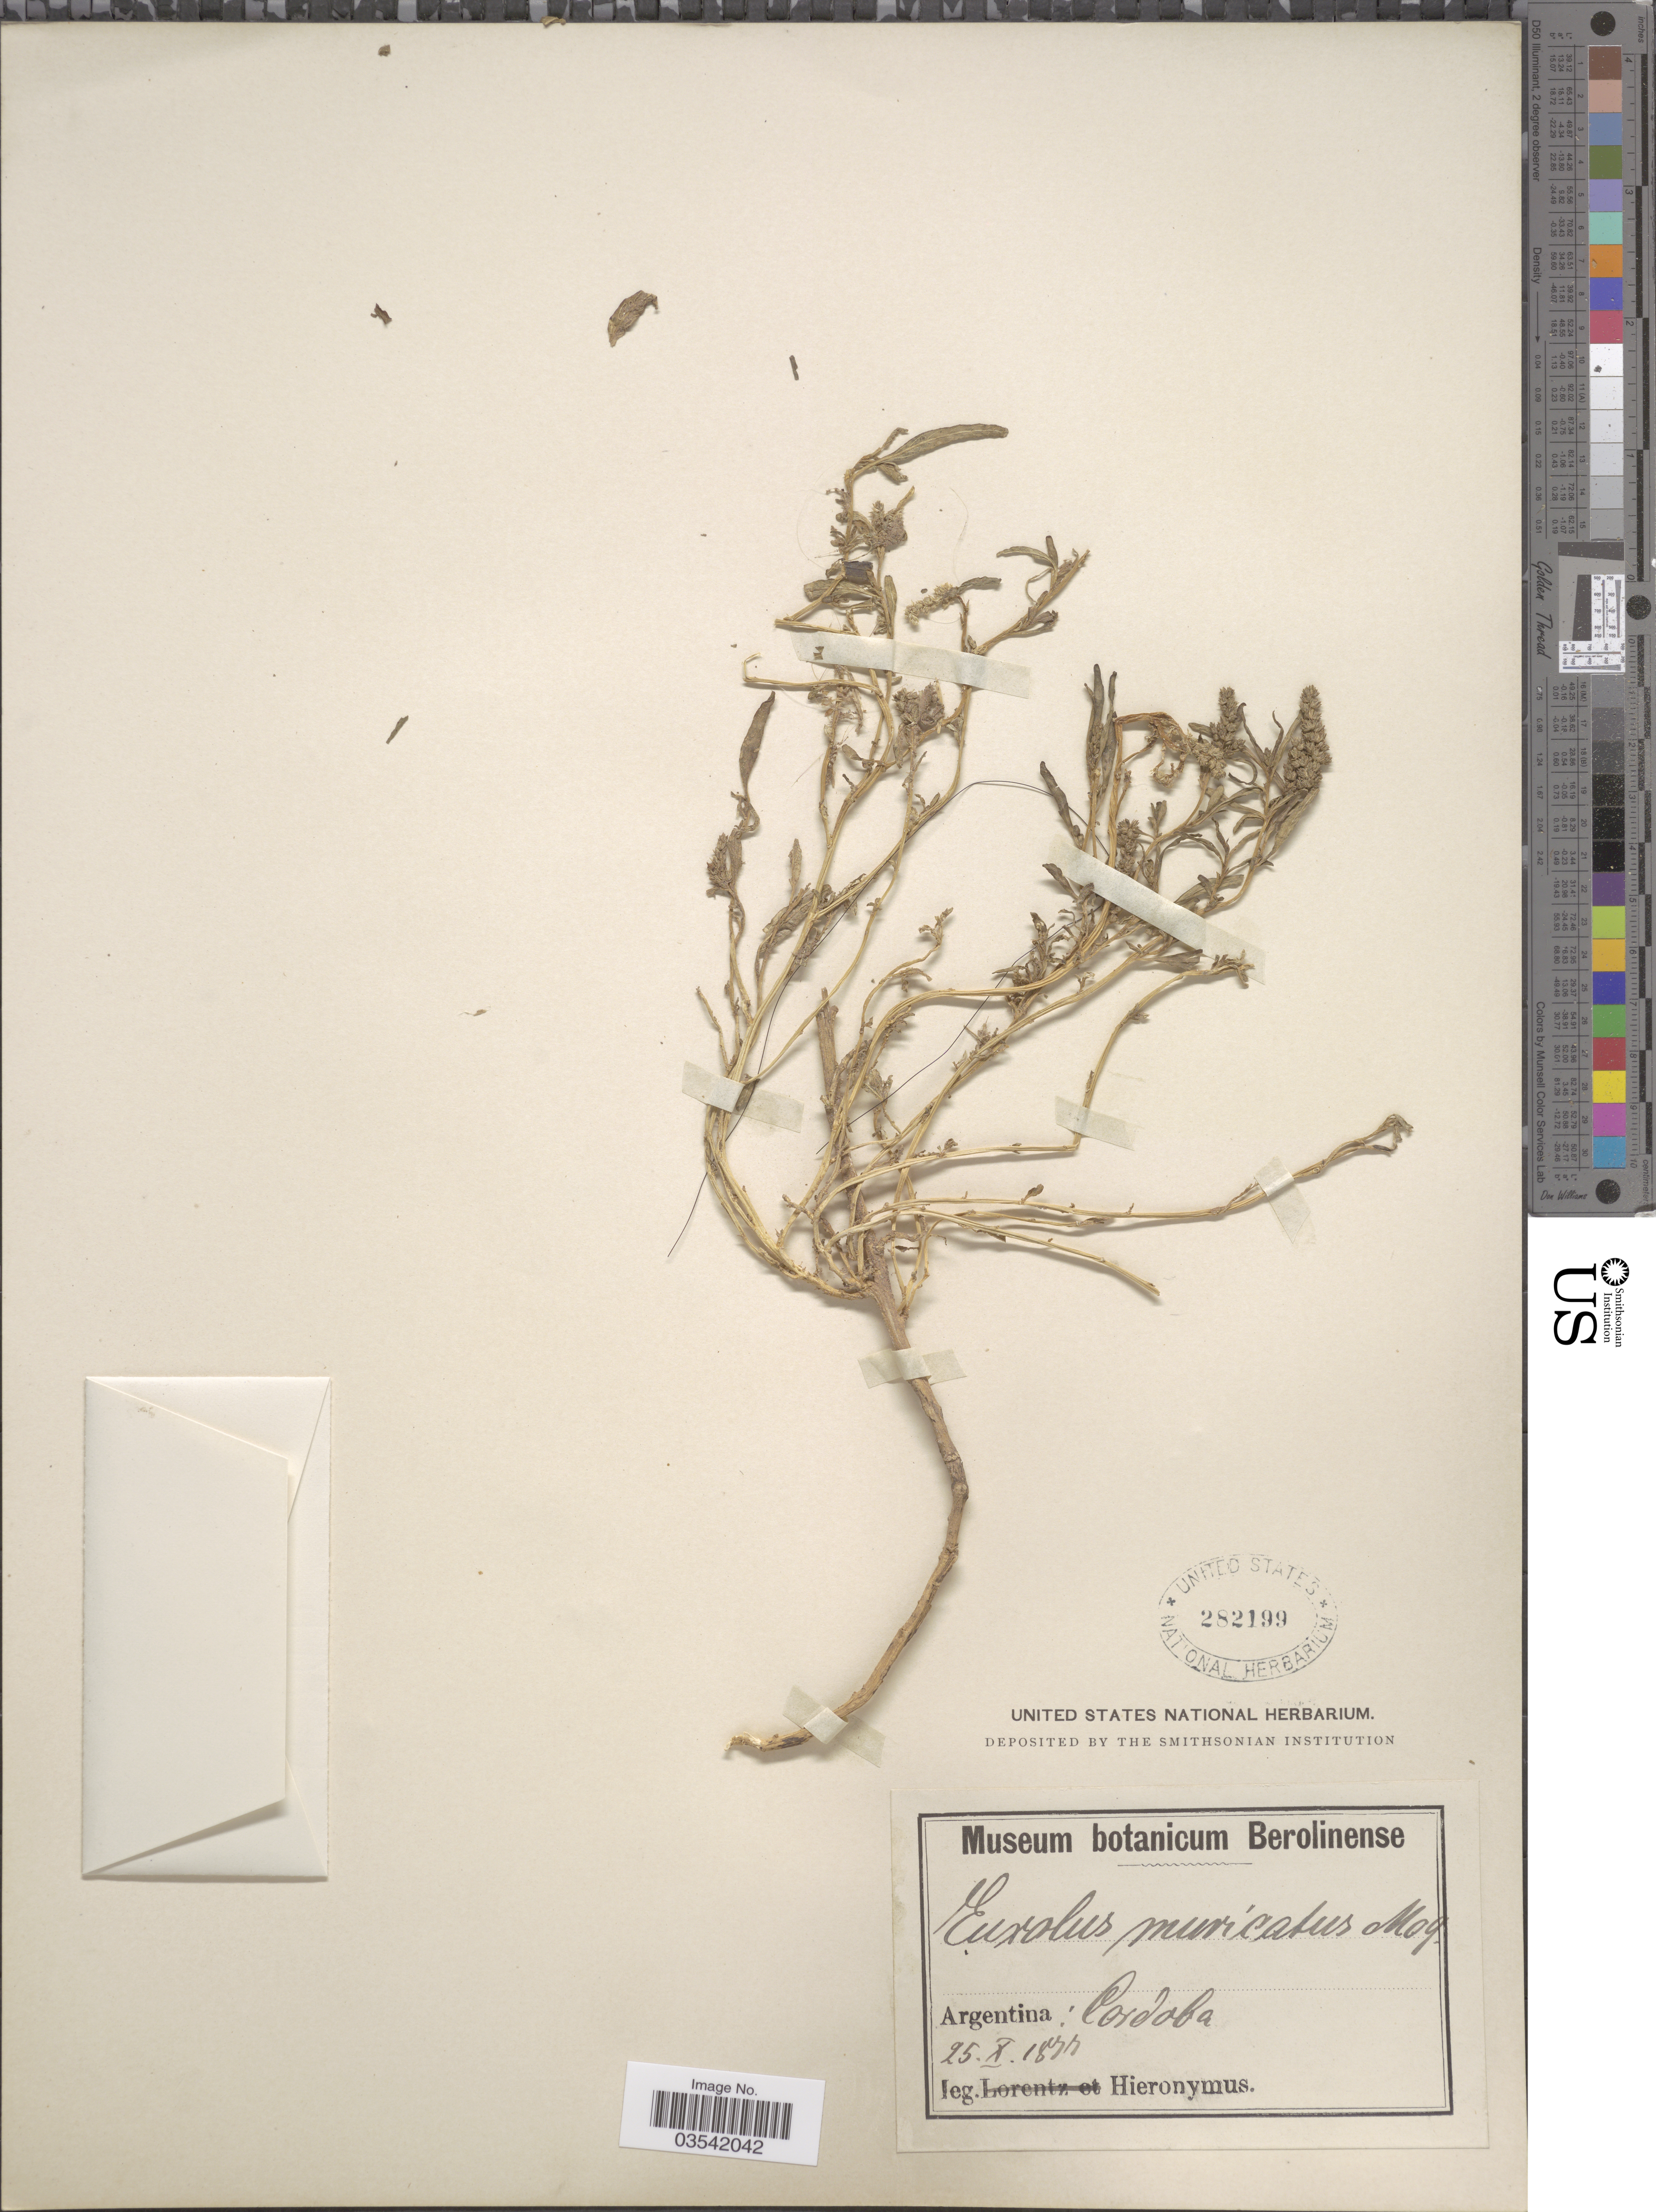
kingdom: Plantae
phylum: Tracheophyta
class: Magnoliopsida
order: Caryophyllales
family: Amaranthaceae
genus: Amaranthus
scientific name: Amaranthus muricatus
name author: (Moq.) Hieron.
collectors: -. Hieronymus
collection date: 1877-10-25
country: Argentina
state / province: Cordoba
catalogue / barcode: US 282199